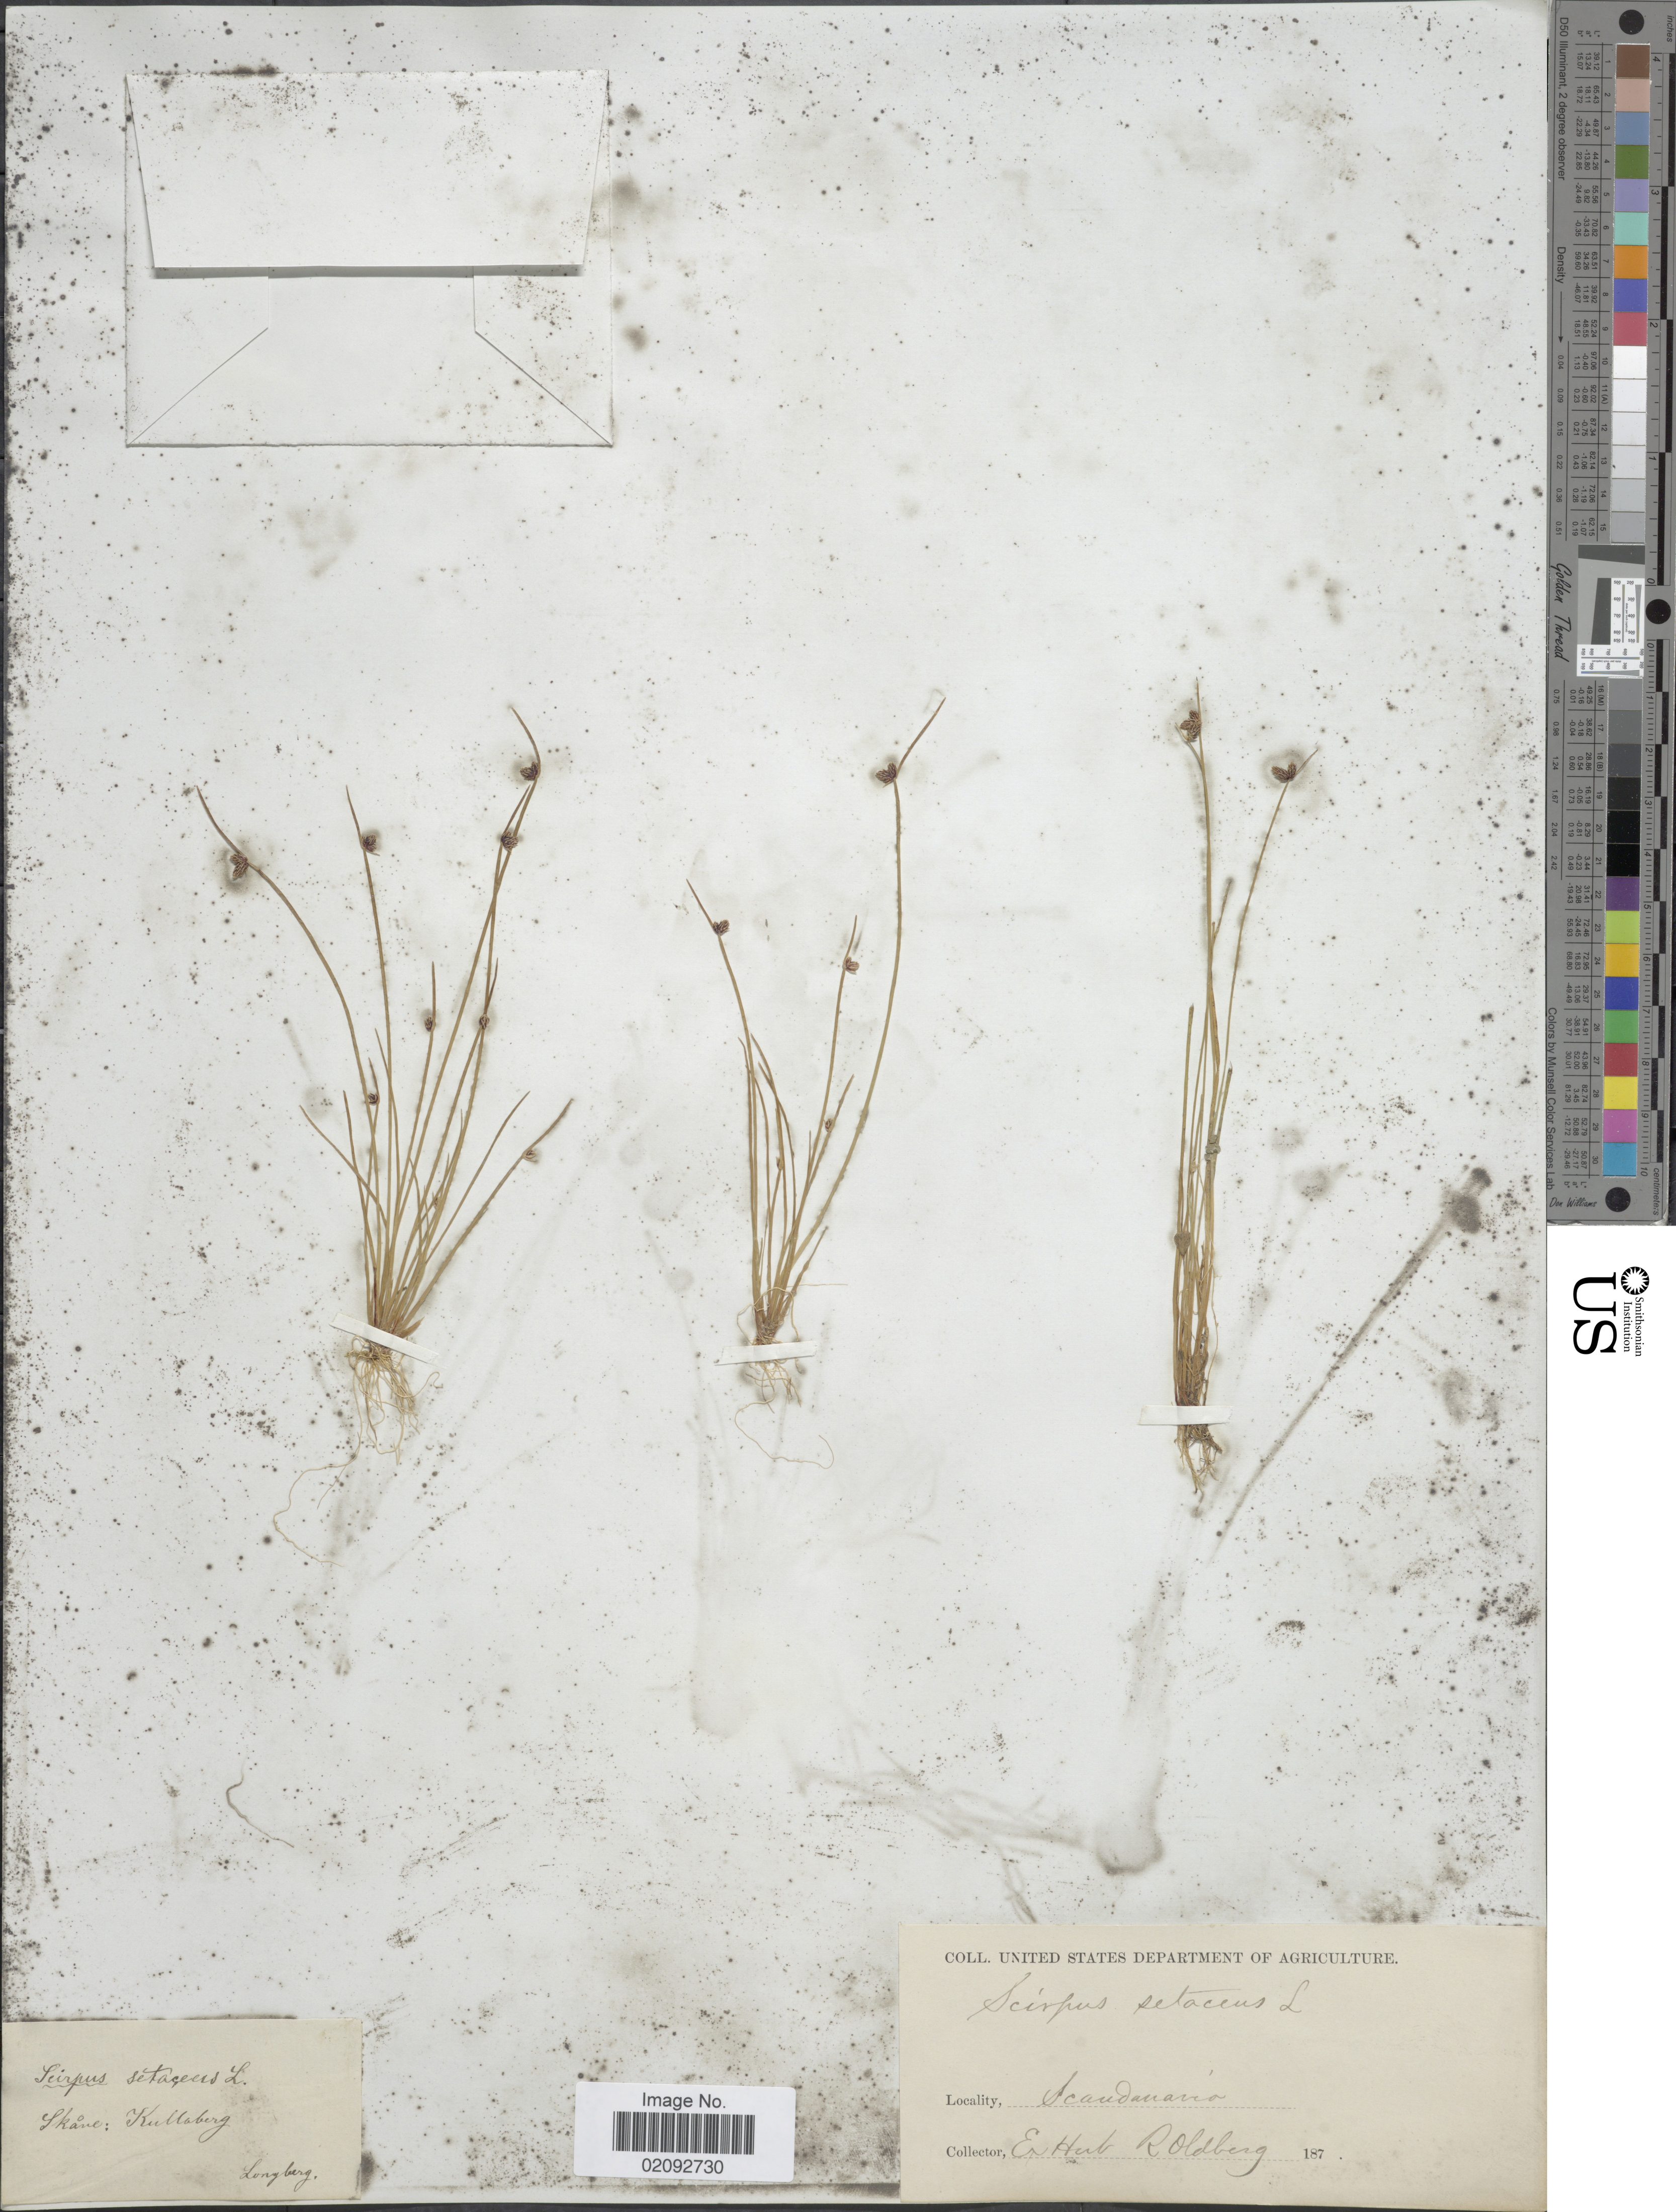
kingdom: Plantae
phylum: Tracheophyta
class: Liliopsida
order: Poales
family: Cyperaceae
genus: Isolepis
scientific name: Isolepis setacea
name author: (L.) R. Br.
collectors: ex herb. R. Oldberg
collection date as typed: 187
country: Sweden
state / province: Skåne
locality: Kullaberg, Scandanavia, Longberg